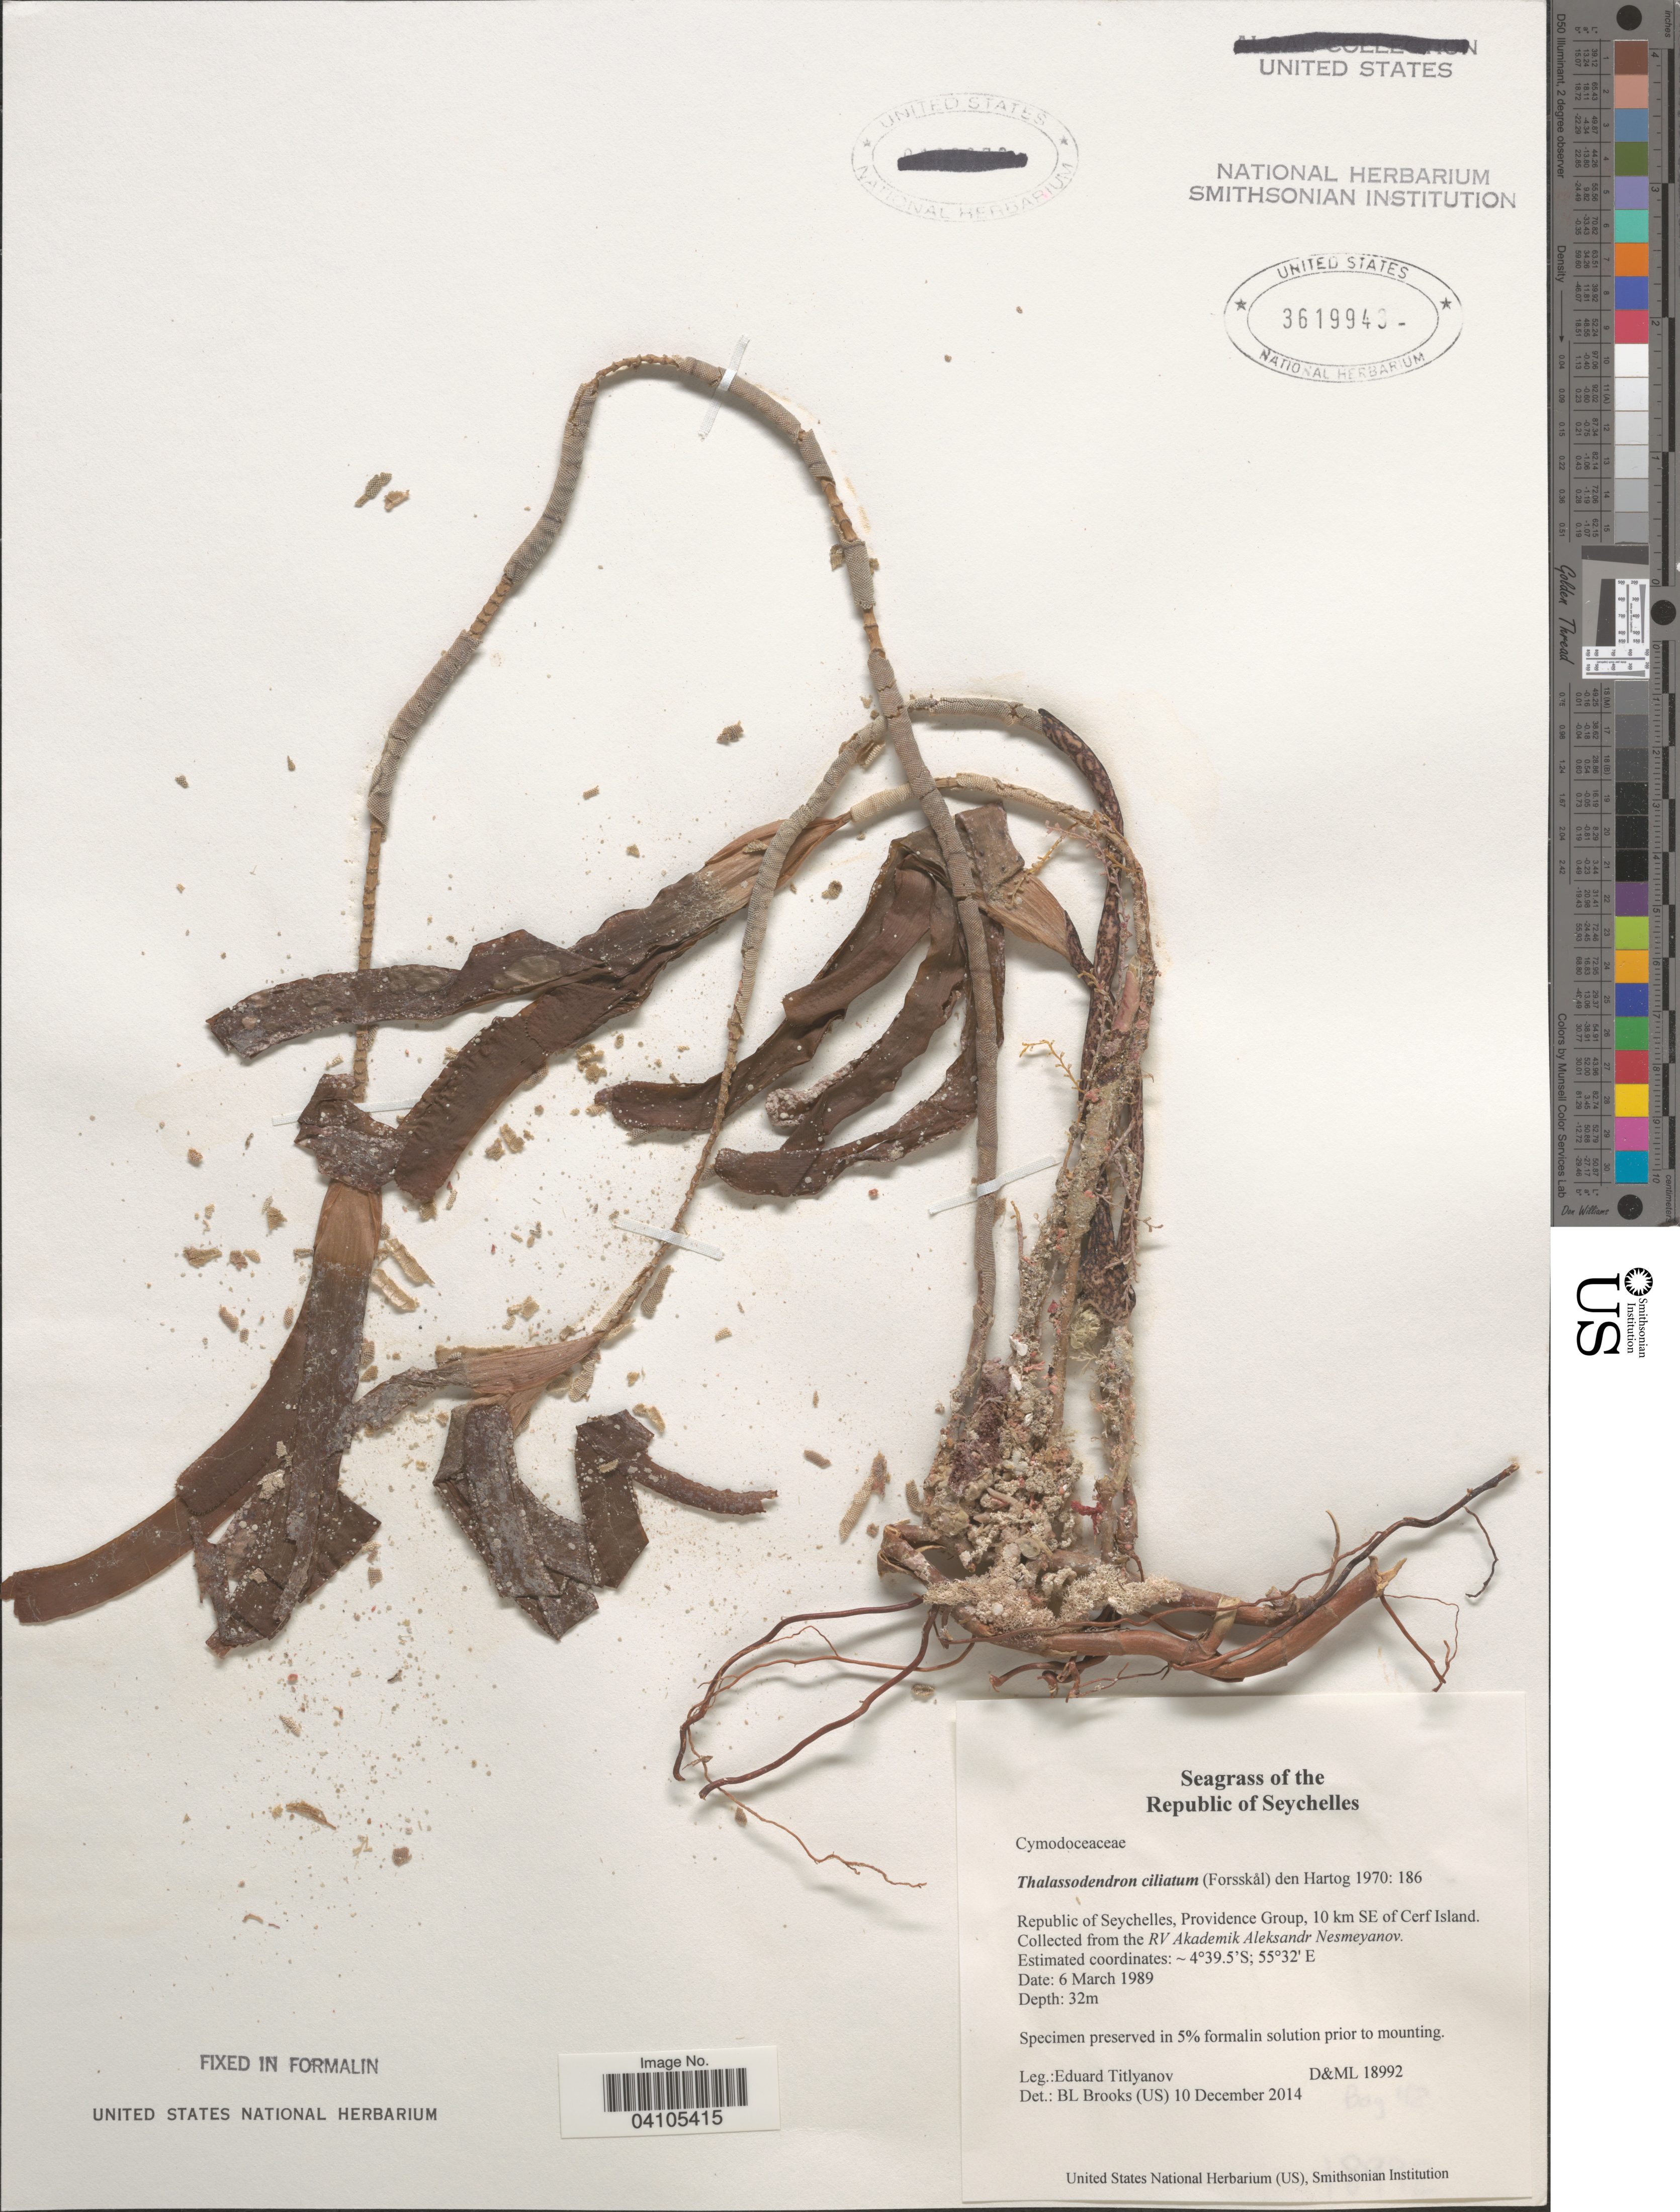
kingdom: Plantae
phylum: Tracheophyta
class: Liliopsida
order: Alismatales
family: Cymodoceaceae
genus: Thalassodendron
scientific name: Thalassodendron ciliatum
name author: (Forssk.) Hartog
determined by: Brooks, B. L., (BOT), Smithsonian Institution - National Museum of Natural History (UNITED STATES)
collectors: E. Titlyanov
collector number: D&ML18992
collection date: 1989-03-06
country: Seychelles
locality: Republic of Seychelles, Providence Group, 10 km SE of Cerf Island.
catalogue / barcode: US 3619943